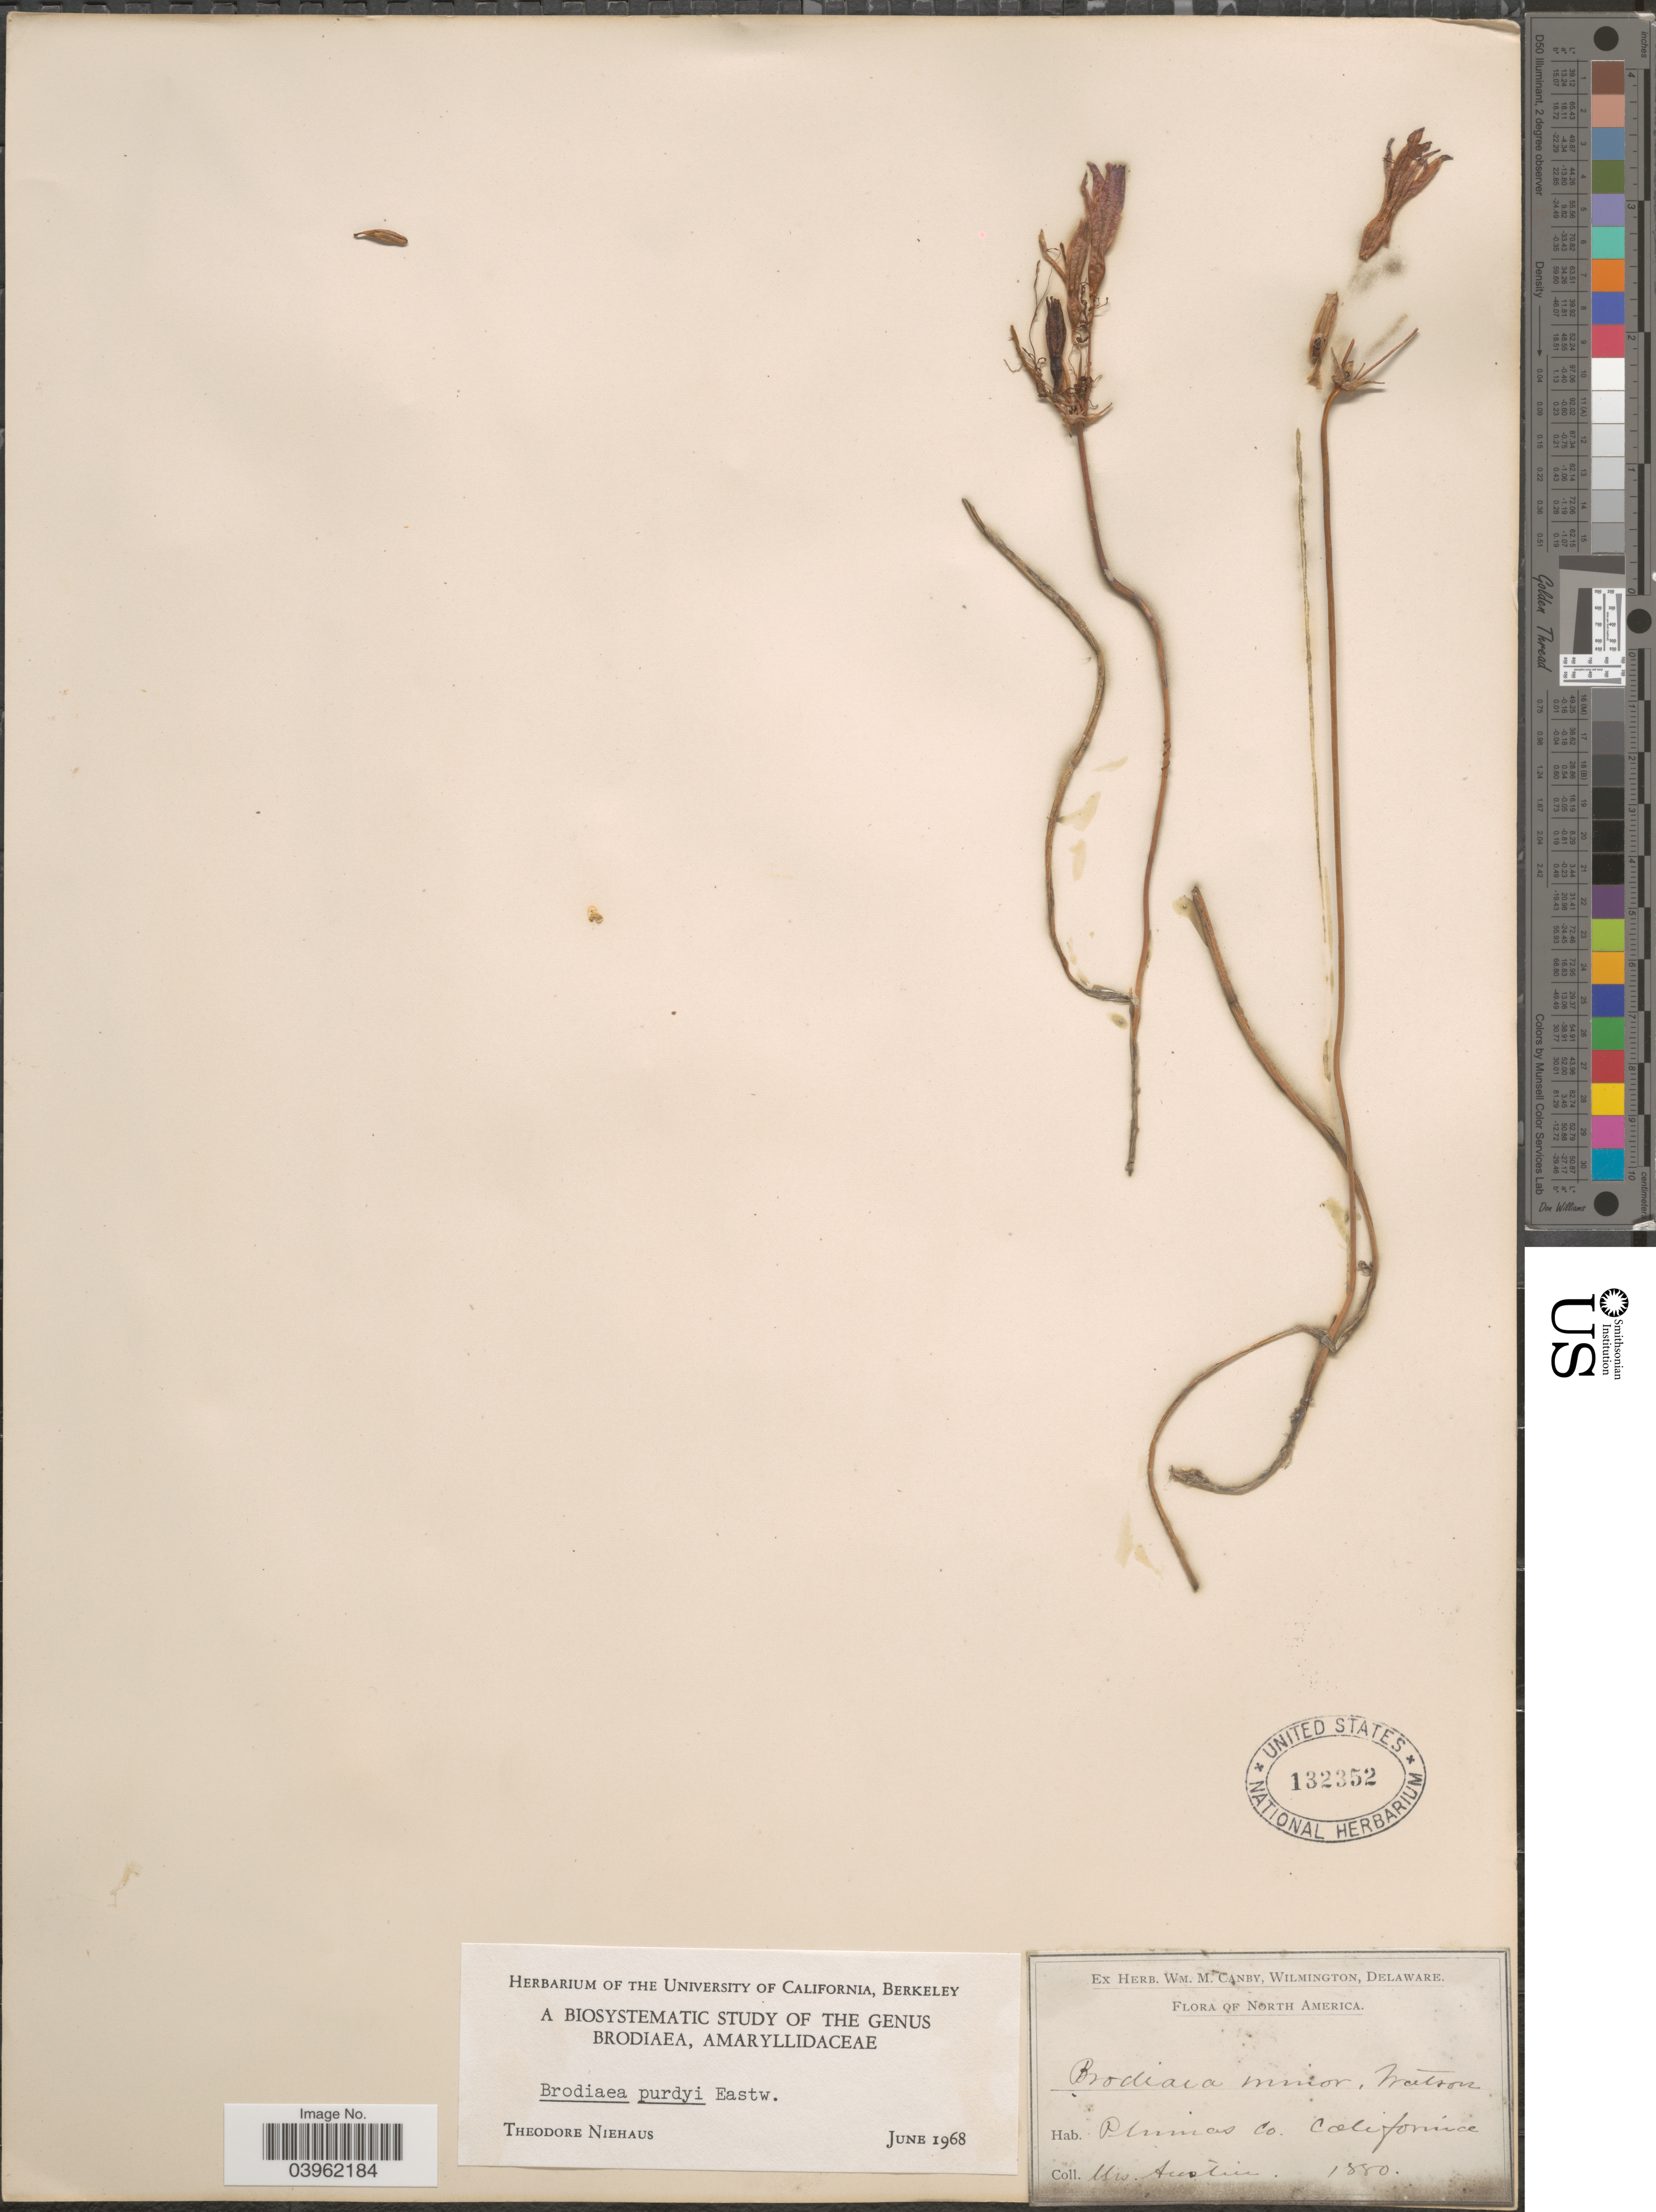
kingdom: Plantae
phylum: Tracheophyta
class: Liliopsida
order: Asparagales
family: Asparagaceae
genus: Brodiaea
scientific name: Brodiaea purdyi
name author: Eastw.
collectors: Austin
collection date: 1880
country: United States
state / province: California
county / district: Plumas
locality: Plumas Co.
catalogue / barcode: US 132352